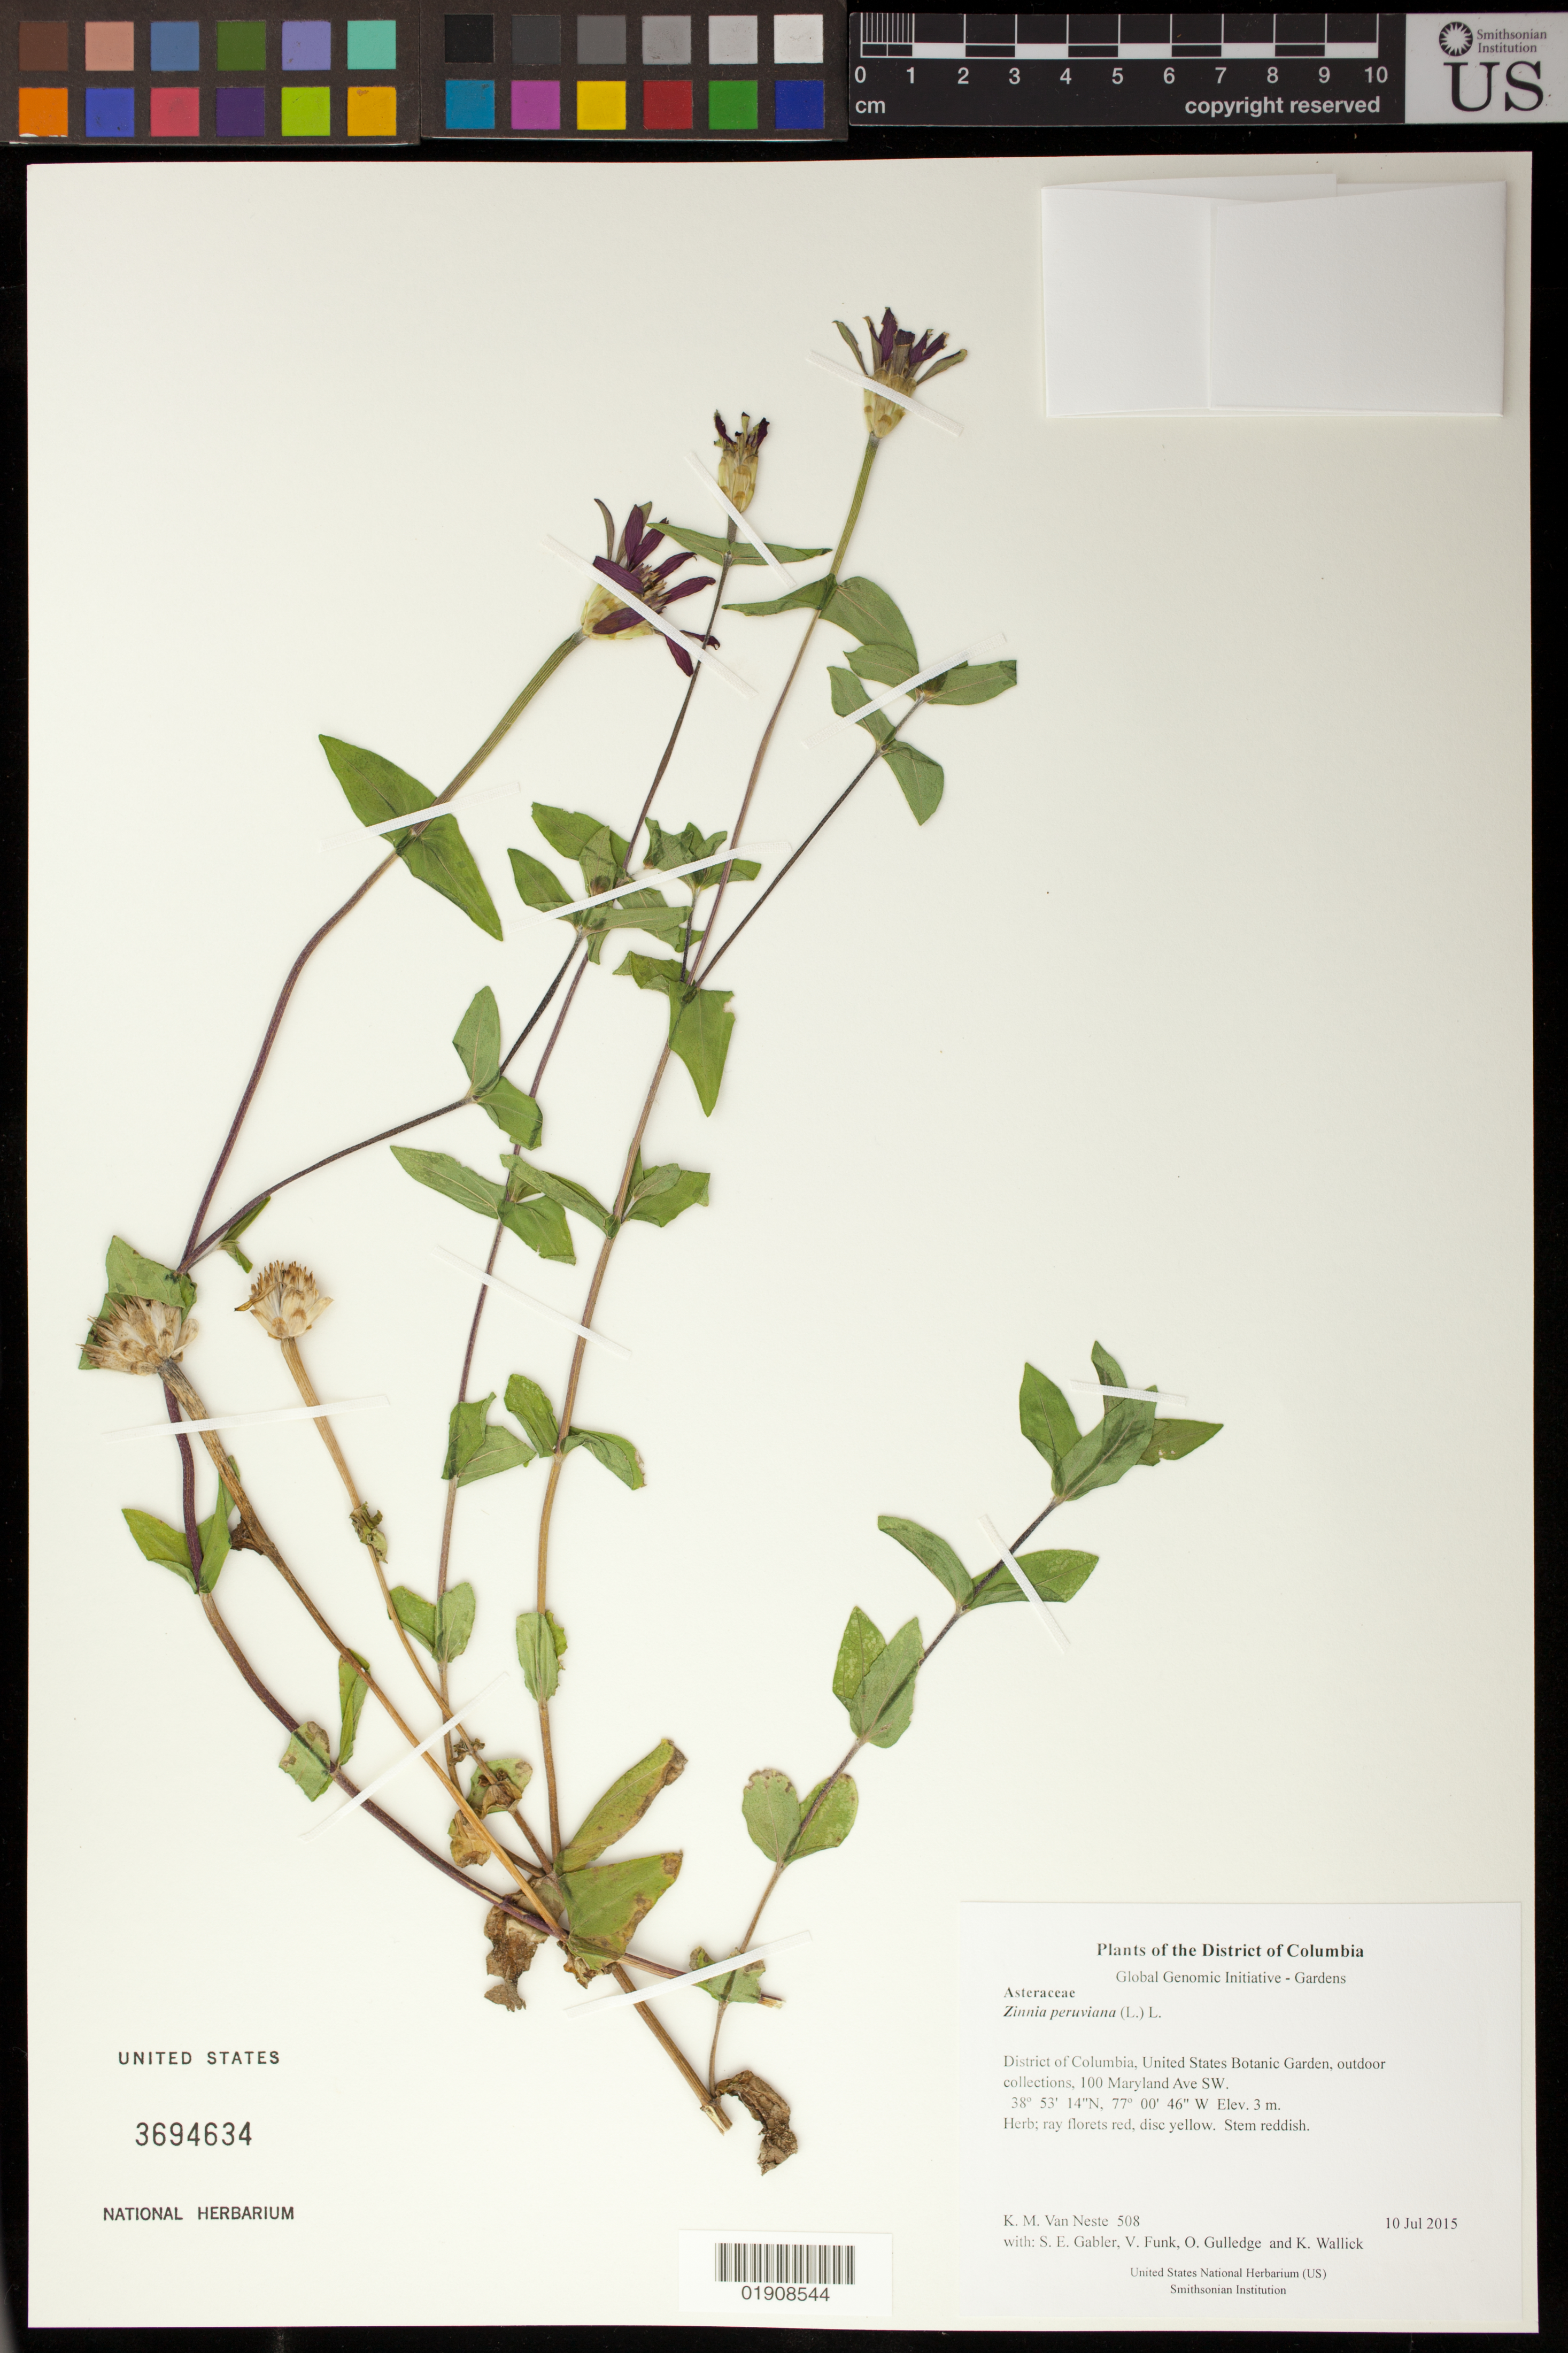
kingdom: Plantae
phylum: Tracheophyta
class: Magnoliopsida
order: Asterales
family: Asteraceae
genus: Zinnia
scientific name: Zinnia peruviana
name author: (L.) L.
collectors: K. M. Van Neste, S. E. Gabler, V. Funk, O. Gulledge & K. Wallick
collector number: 508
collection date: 2015-07-10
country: United States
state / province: District of Columbia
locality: United States Botanic Garden, outdoor collections, 100 Maryland Ave SW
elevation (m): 3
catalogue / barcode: US 3694634